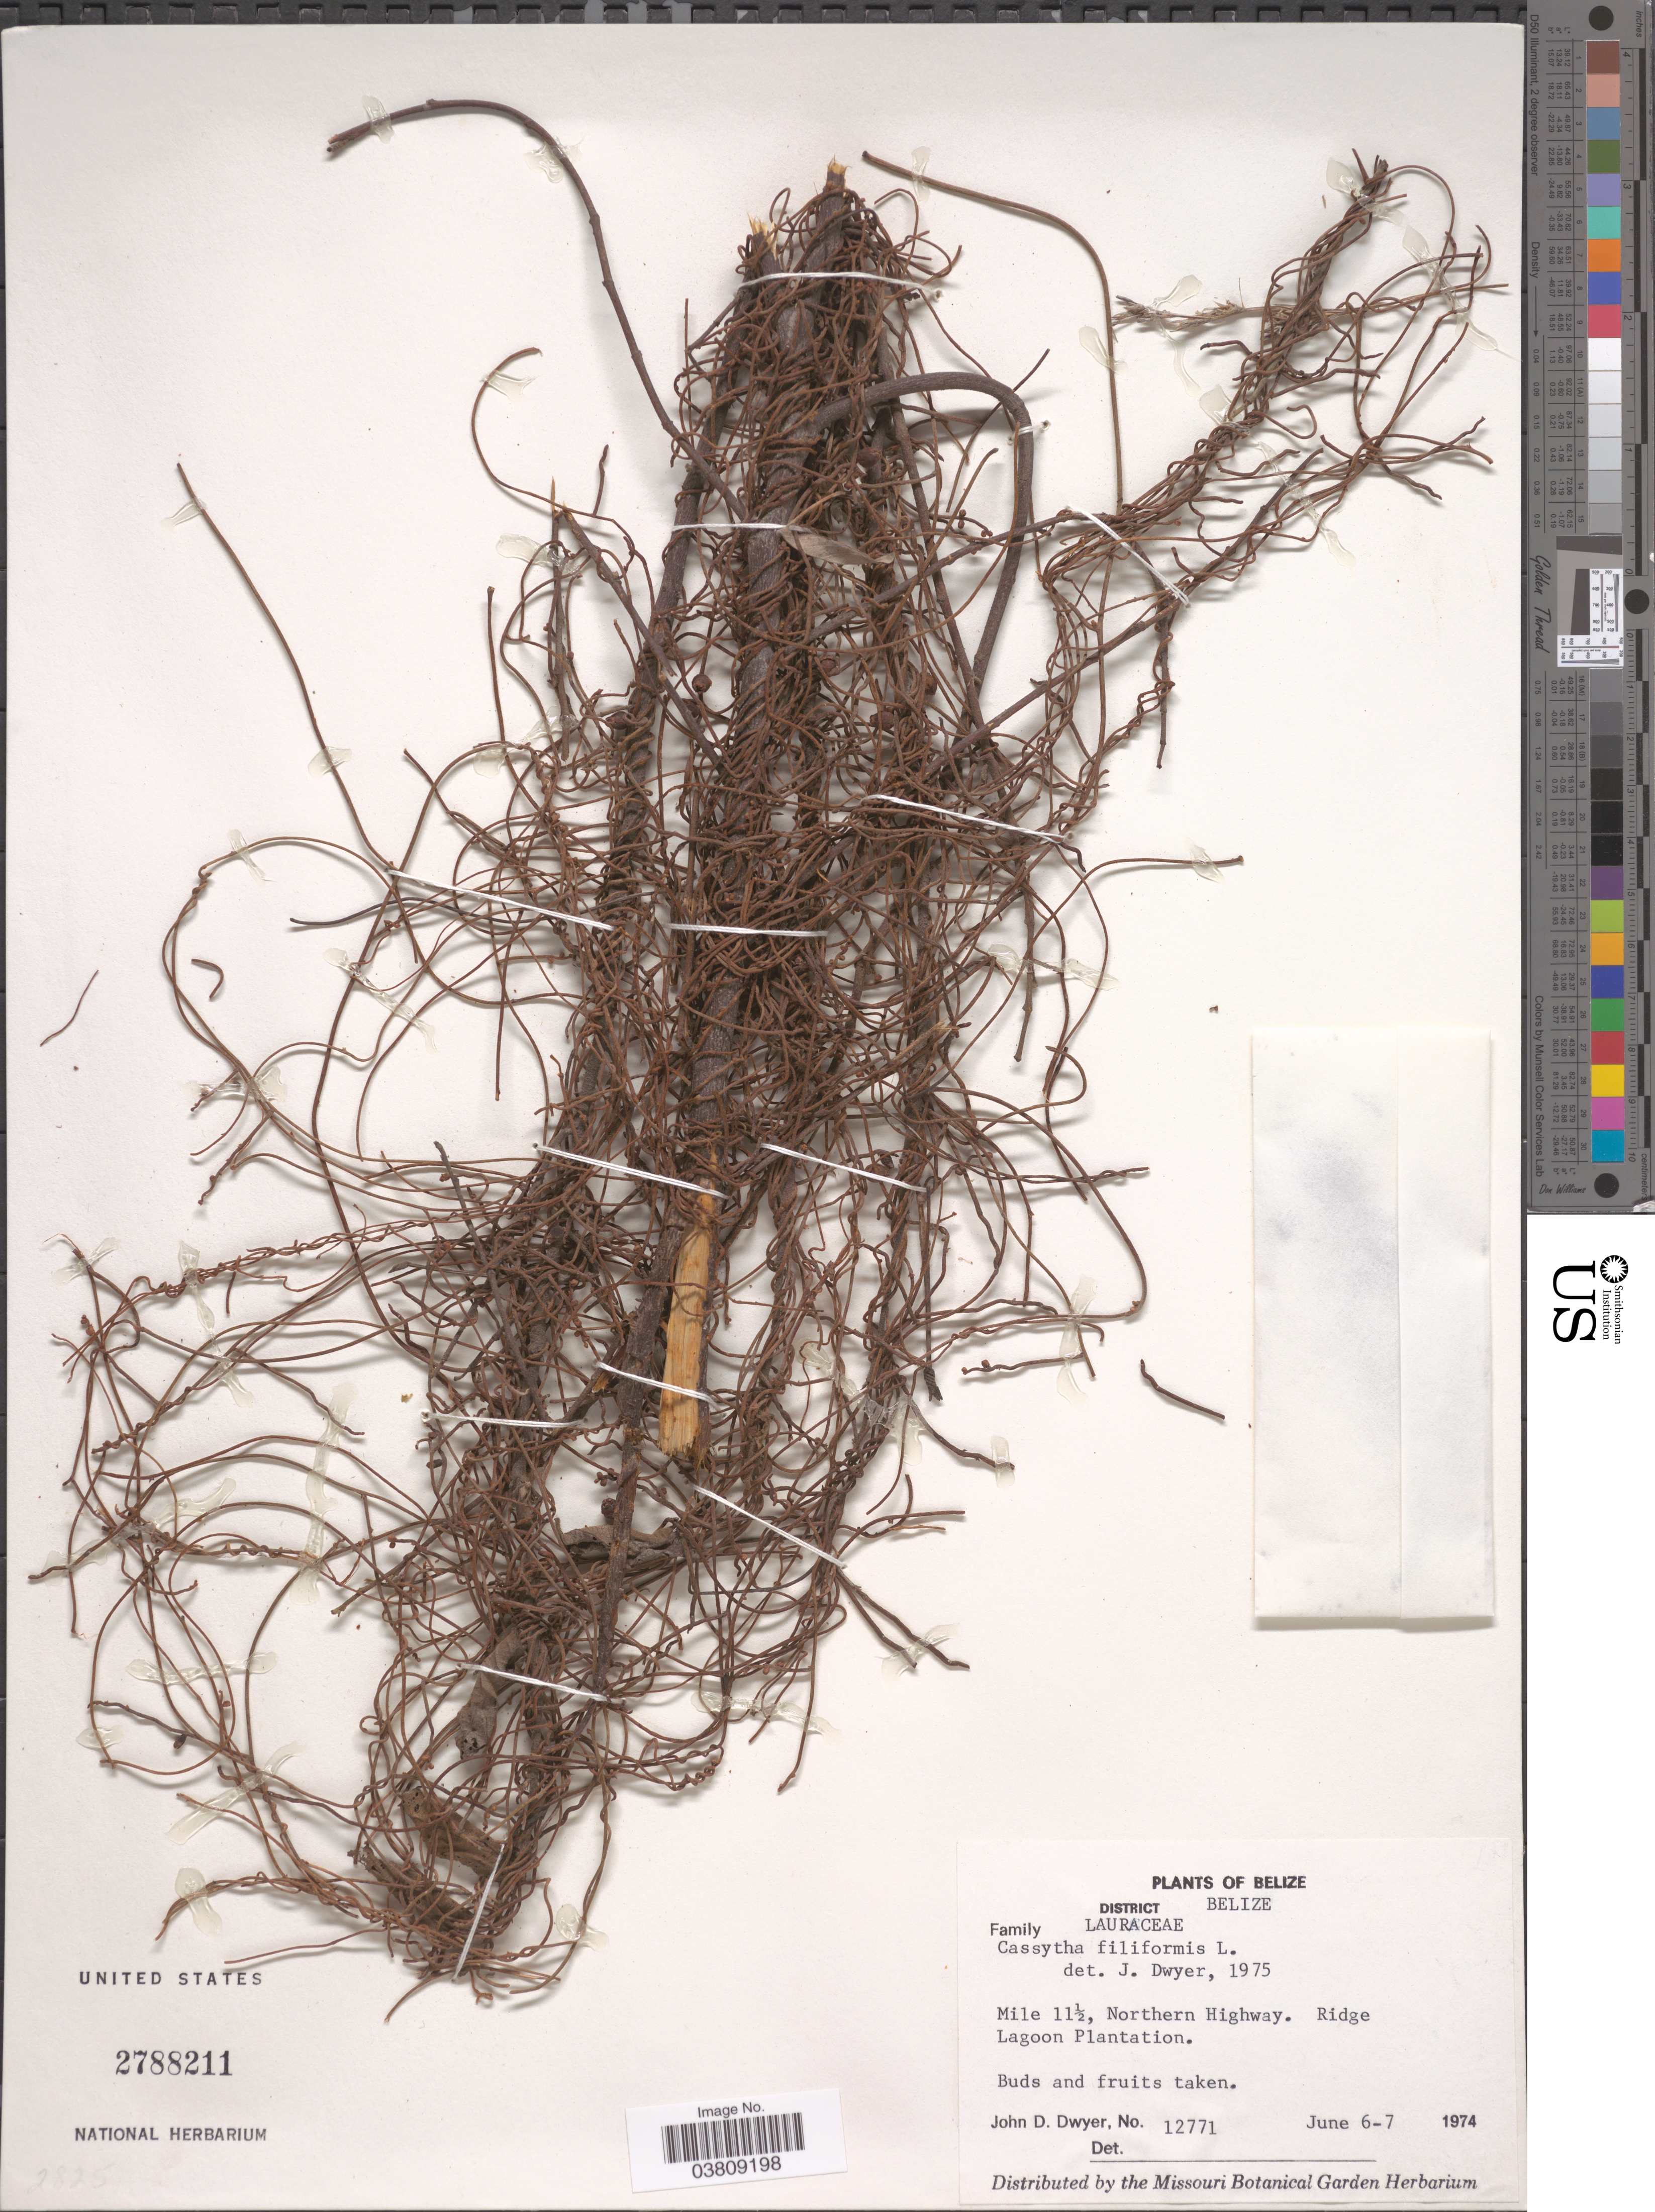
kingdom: Plantae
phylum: Tracheophyta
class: Magnoliopsida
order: Laurales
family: Lauraceae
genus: Cassytha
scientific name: Cassytha filiformis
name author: L.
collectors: J. D. Dwyer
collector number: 12771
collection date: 1974-06-06/1974-06-07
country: Belize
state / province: Belize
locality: District Belize. Mile 11½, Northern Highway. Ridge Lagoon Plantation.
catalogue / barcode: US 2788211